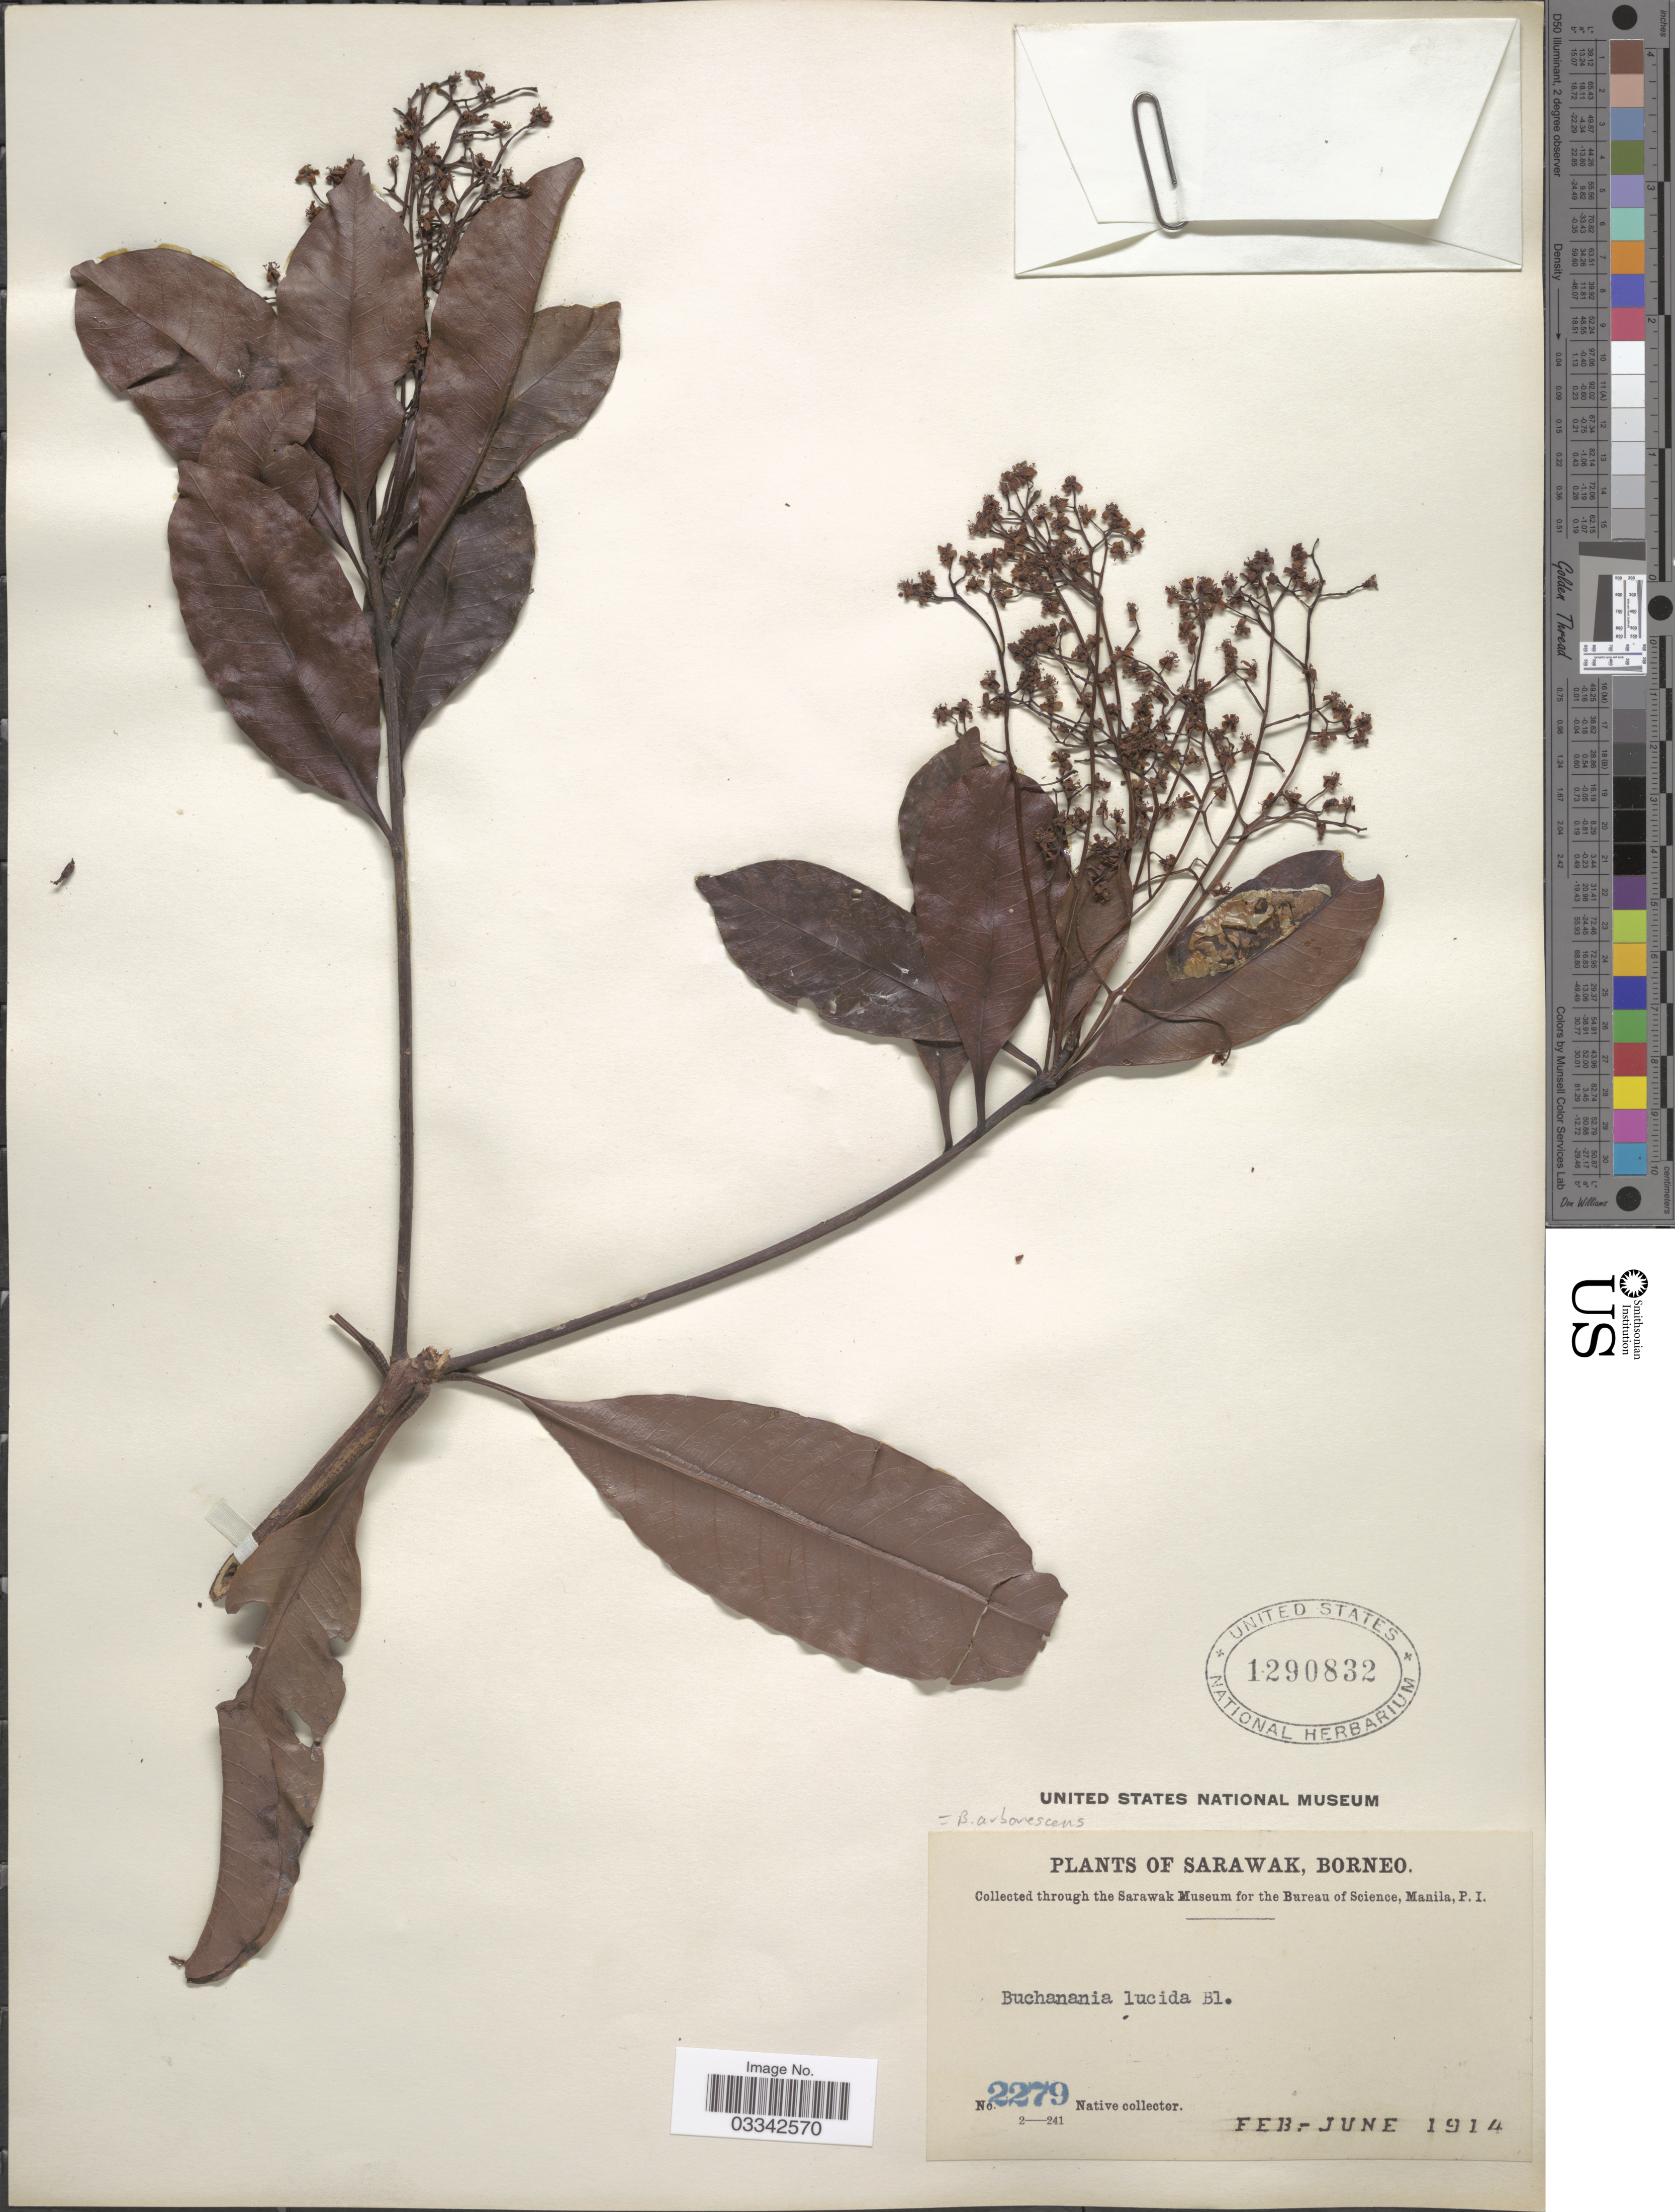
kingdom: Plantae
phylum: Tracheophyta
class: Magnoliopsida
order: Sapindales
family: Anacardiaceae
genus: Buchanania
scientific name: Buchanania arborescens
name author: (Blume) Blume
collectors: Native collector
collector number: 2279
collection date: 1914-02/1914-06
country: Malaysia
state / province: Sarawak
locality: Borneo.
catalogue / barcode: US 1290832